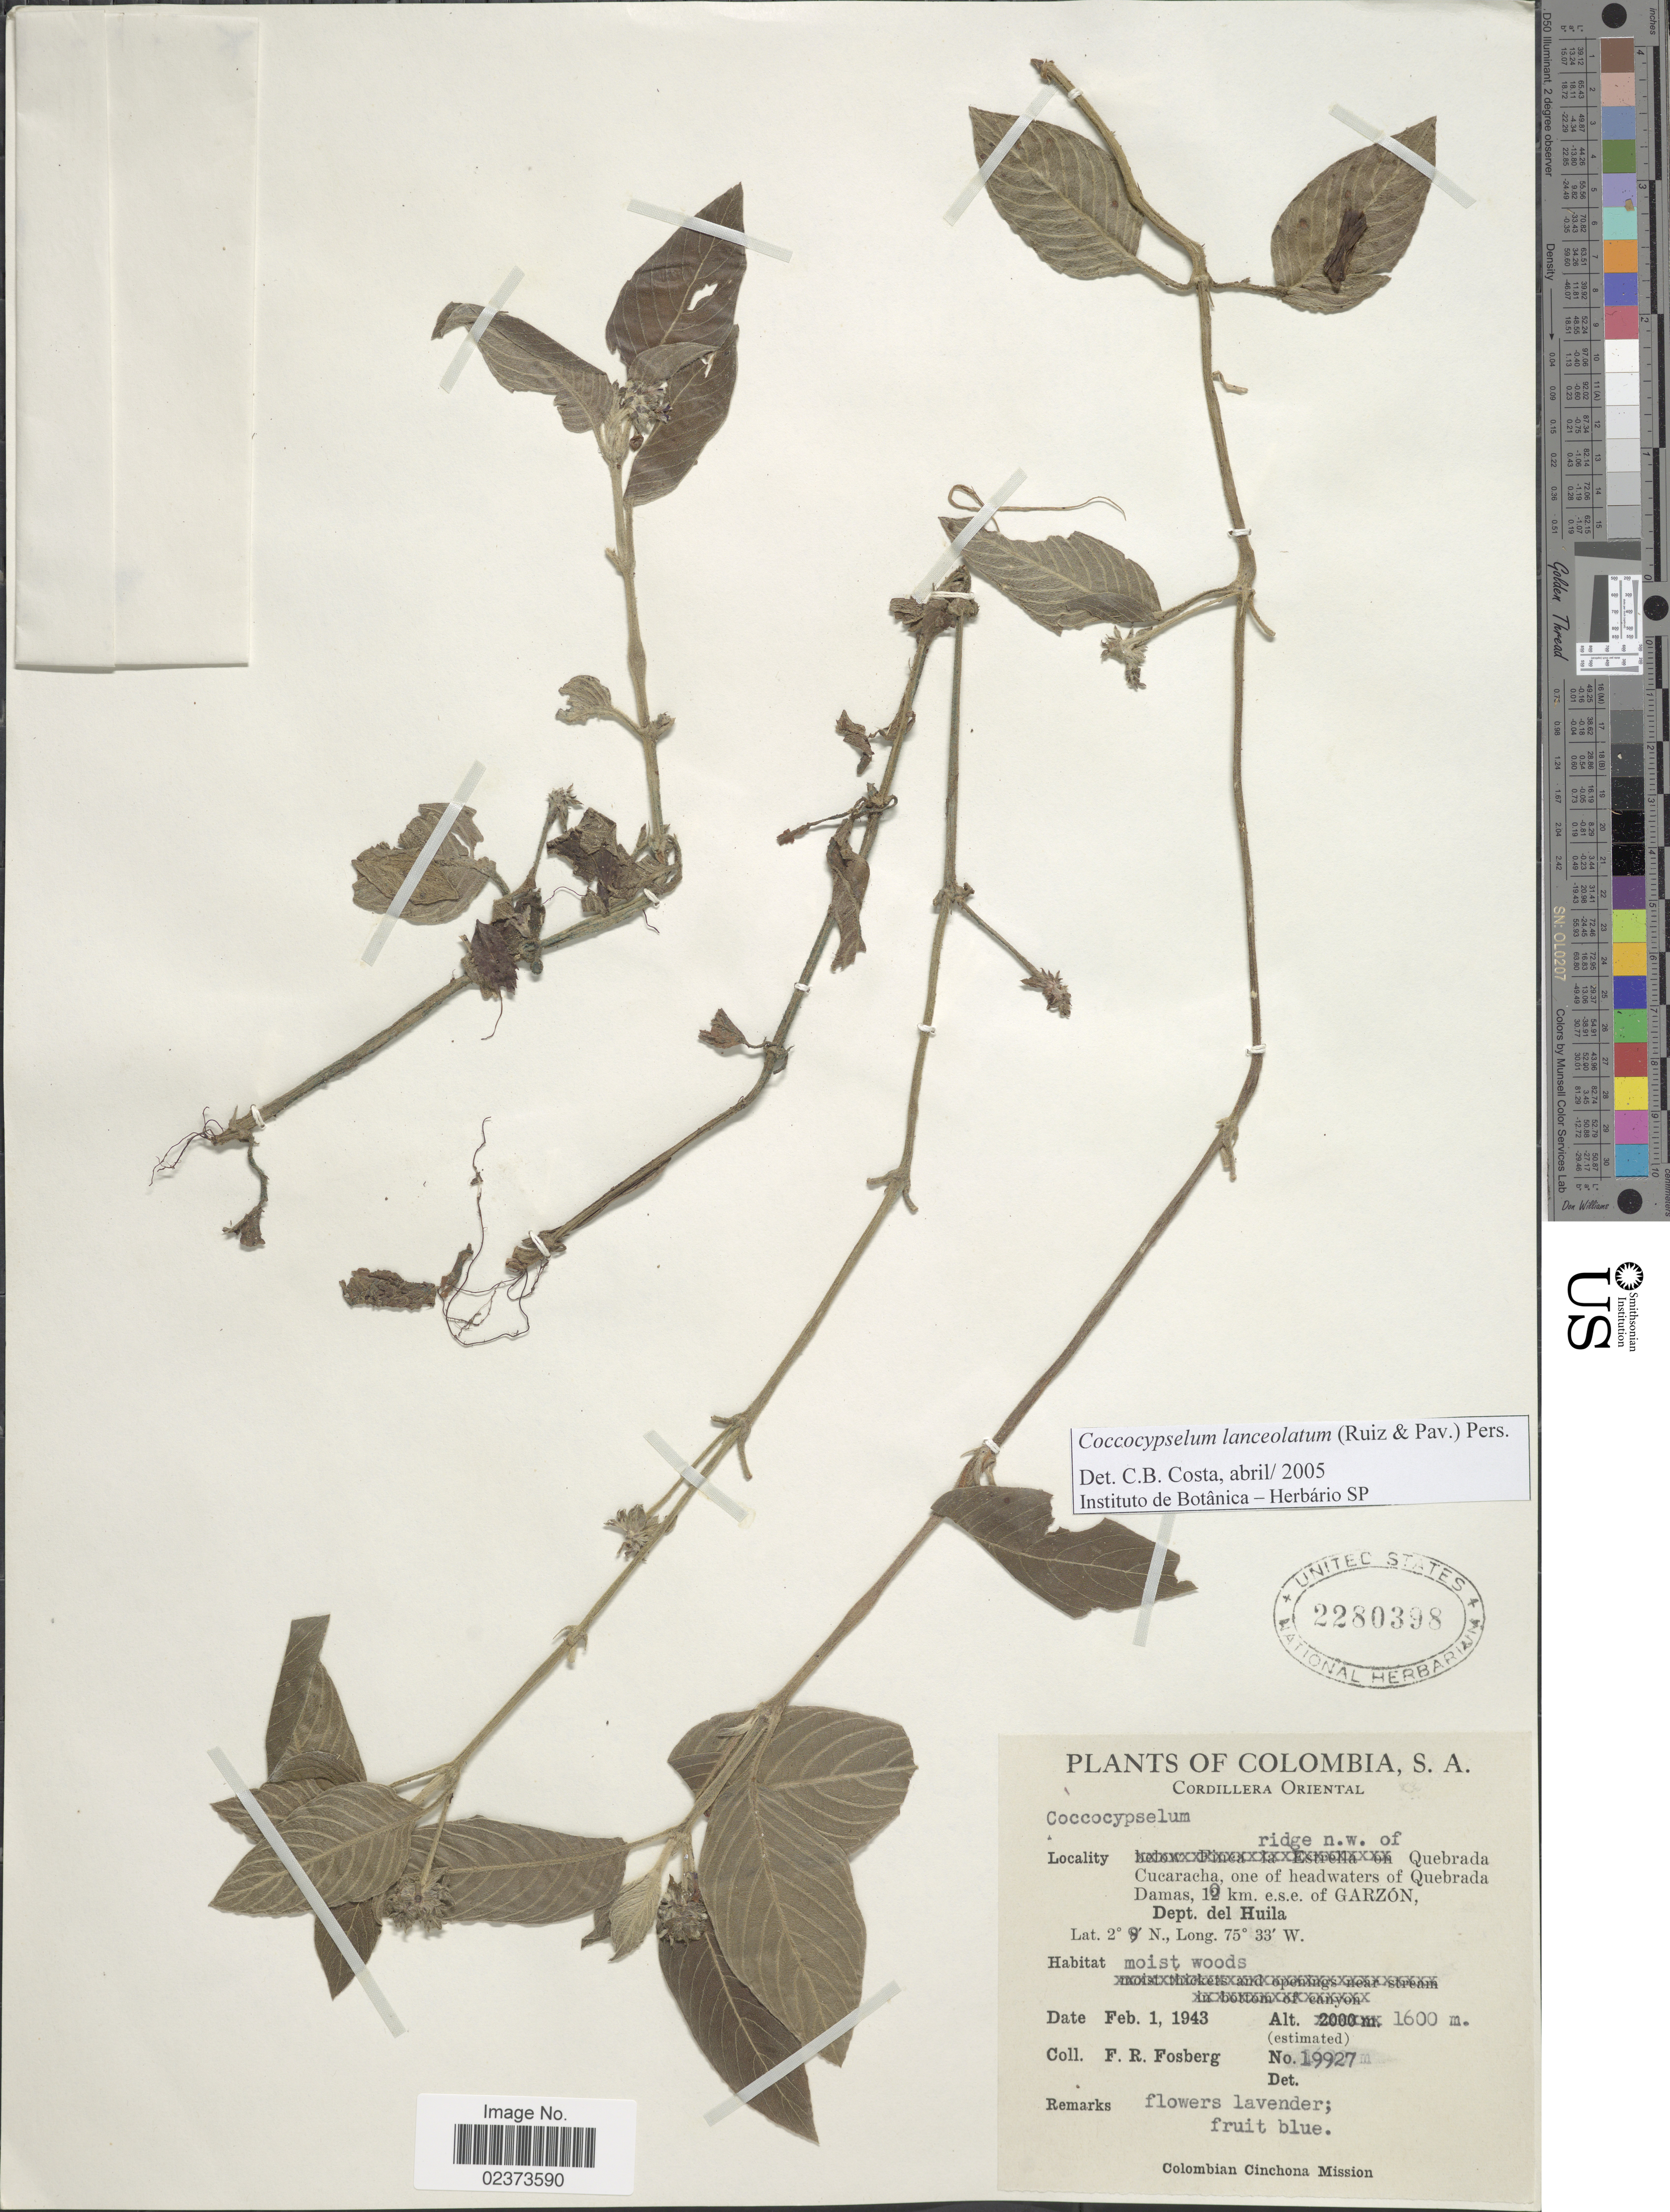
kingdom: Plantae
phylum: Tracheophyta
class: Magnoliopsida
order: Gentianales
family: Rubiaceae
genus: Coccocypselum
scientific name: Coccocypselum lanceolatum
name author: (Ruiz & Pav.) Pers.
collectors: F. R. Fosberg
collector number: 19927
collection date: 1943-02-01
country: Colombia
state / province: Huila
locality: Cordillera Occidental, ridge n.w. of Quebrada Cucaracha, one of headwaters of Quebrada Damas, 10 km e.s.e. of Garzón, Dept. del Huila, moist woods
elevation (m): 1600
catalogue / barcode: US 2280398